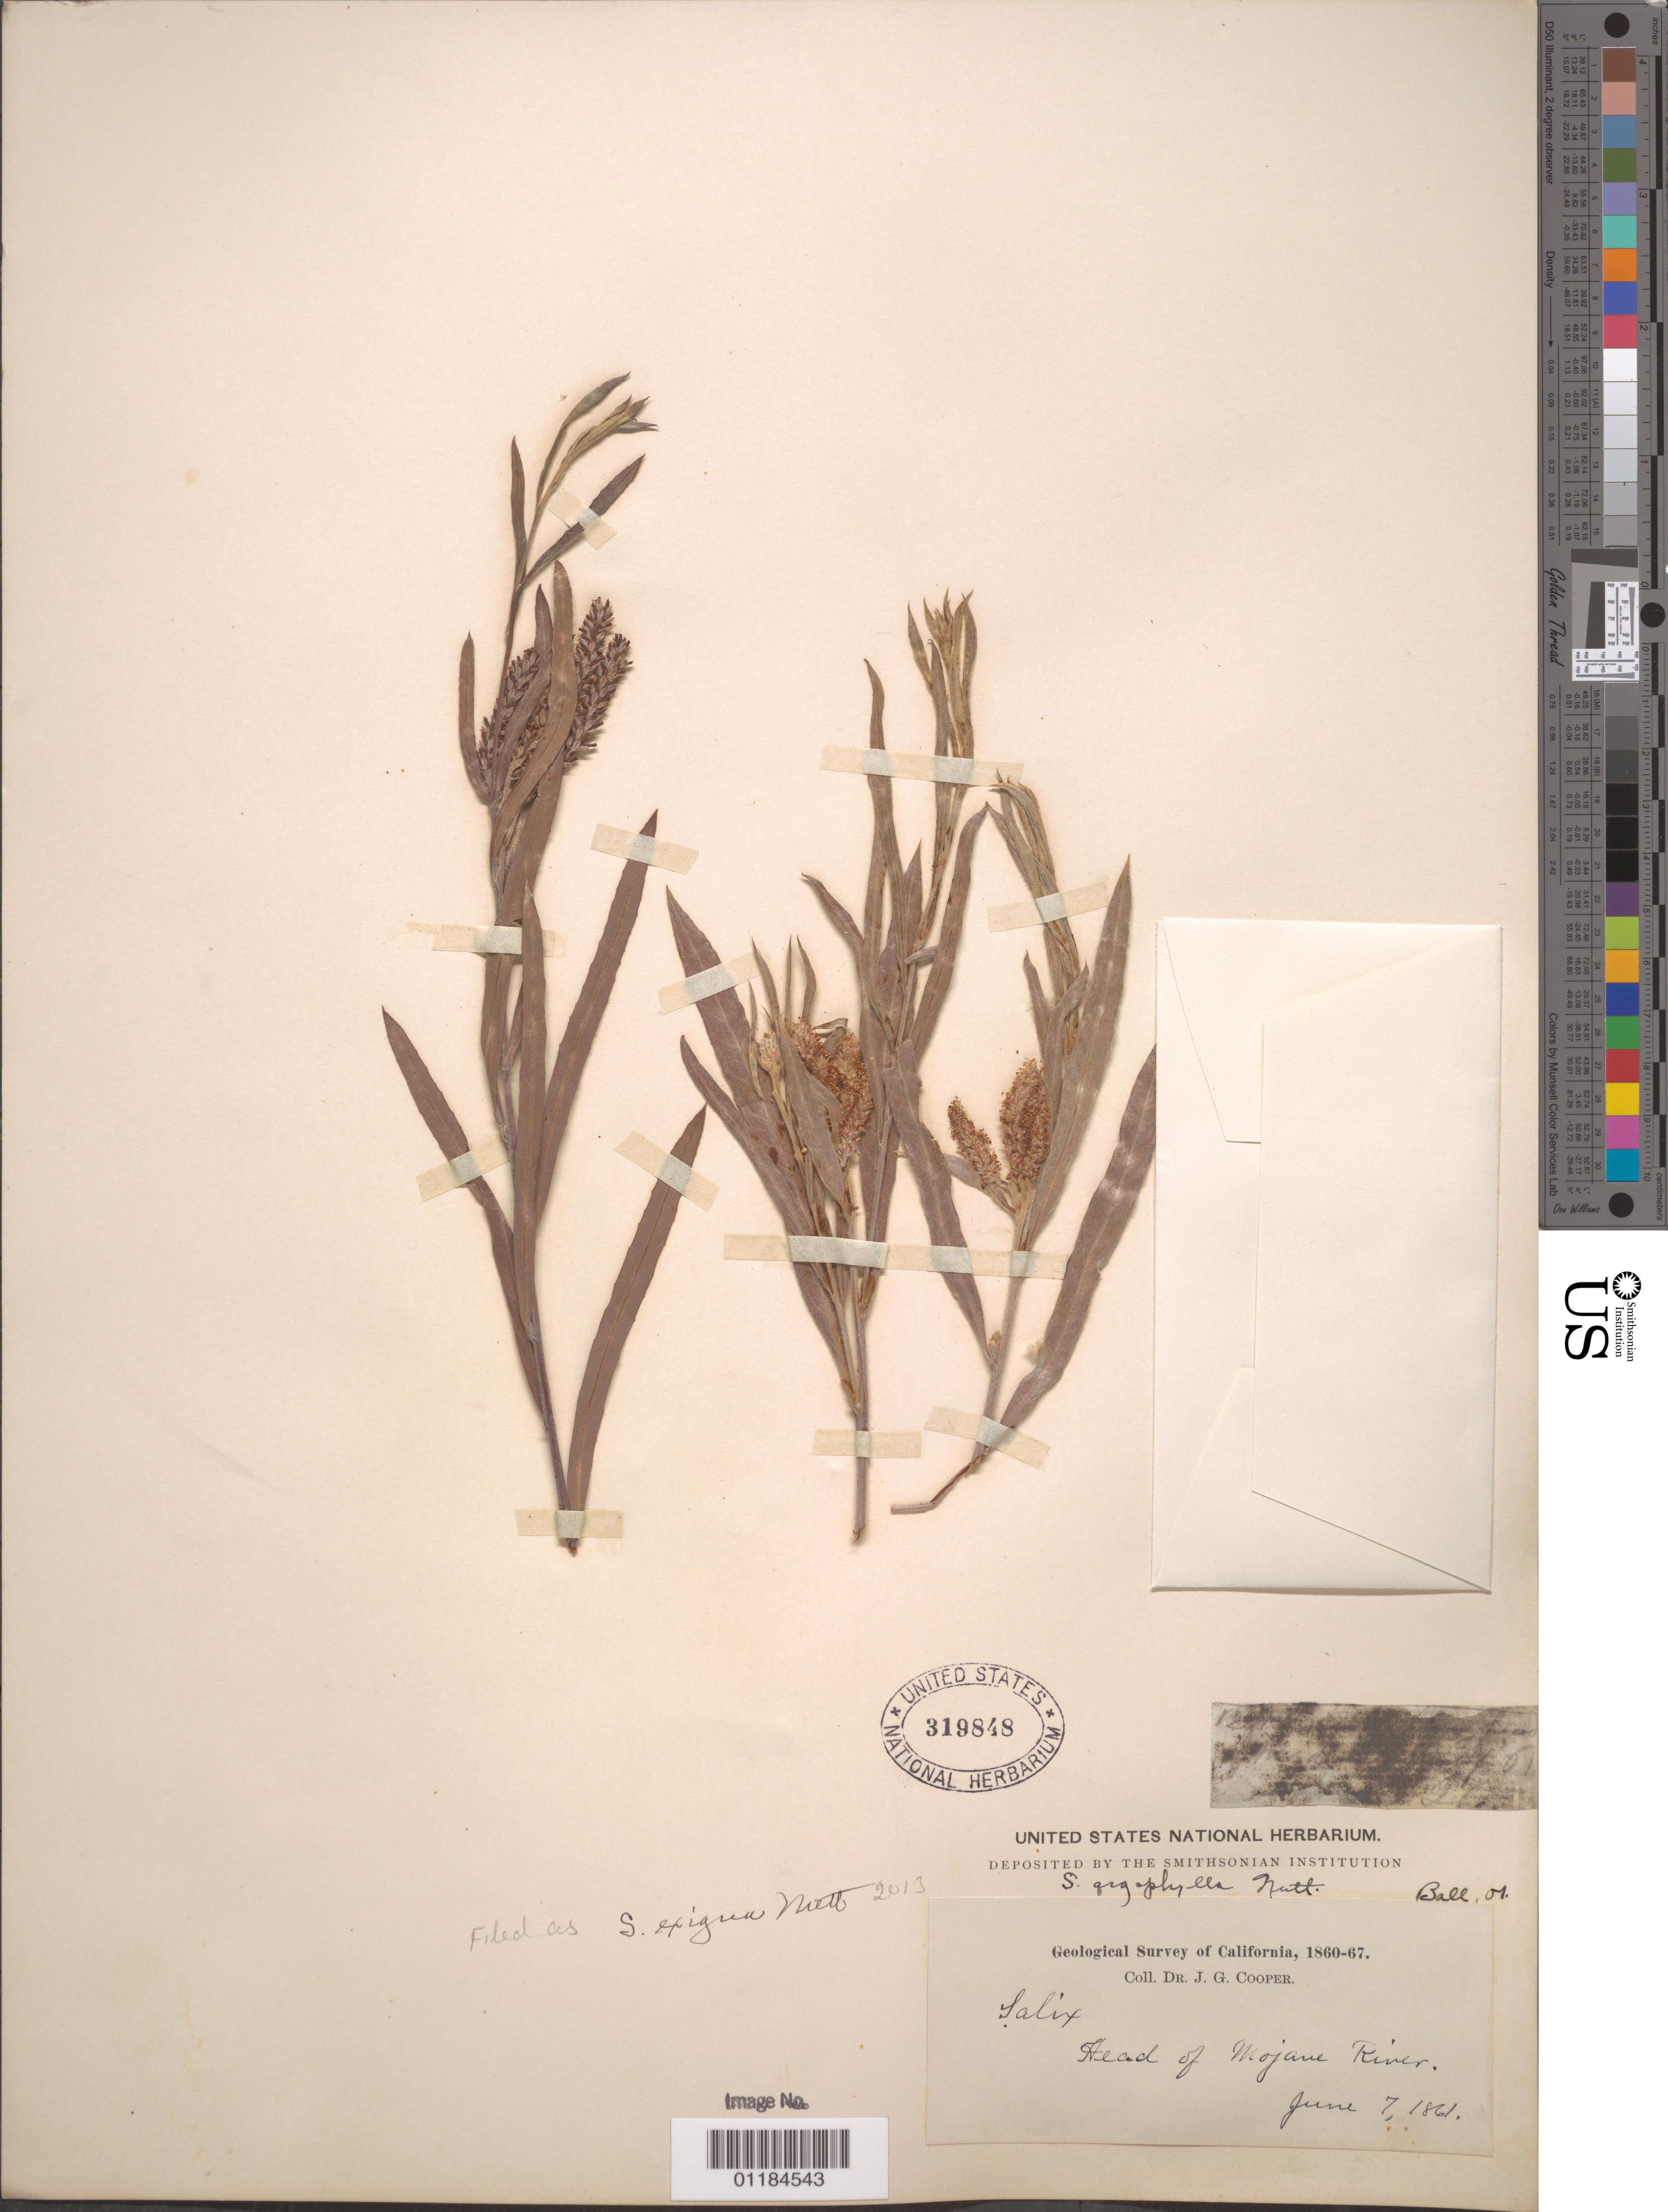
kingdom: Plantae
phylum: Tracheophyta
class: Magnoliopsida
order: Malpighiales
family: Salicaceae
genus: Salix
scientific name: Salix exigua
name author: Nutt.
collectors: J. G. Cooper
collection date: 1861-06-07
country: United States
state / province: California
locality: Head of Mojave River.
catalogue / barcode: US 319848